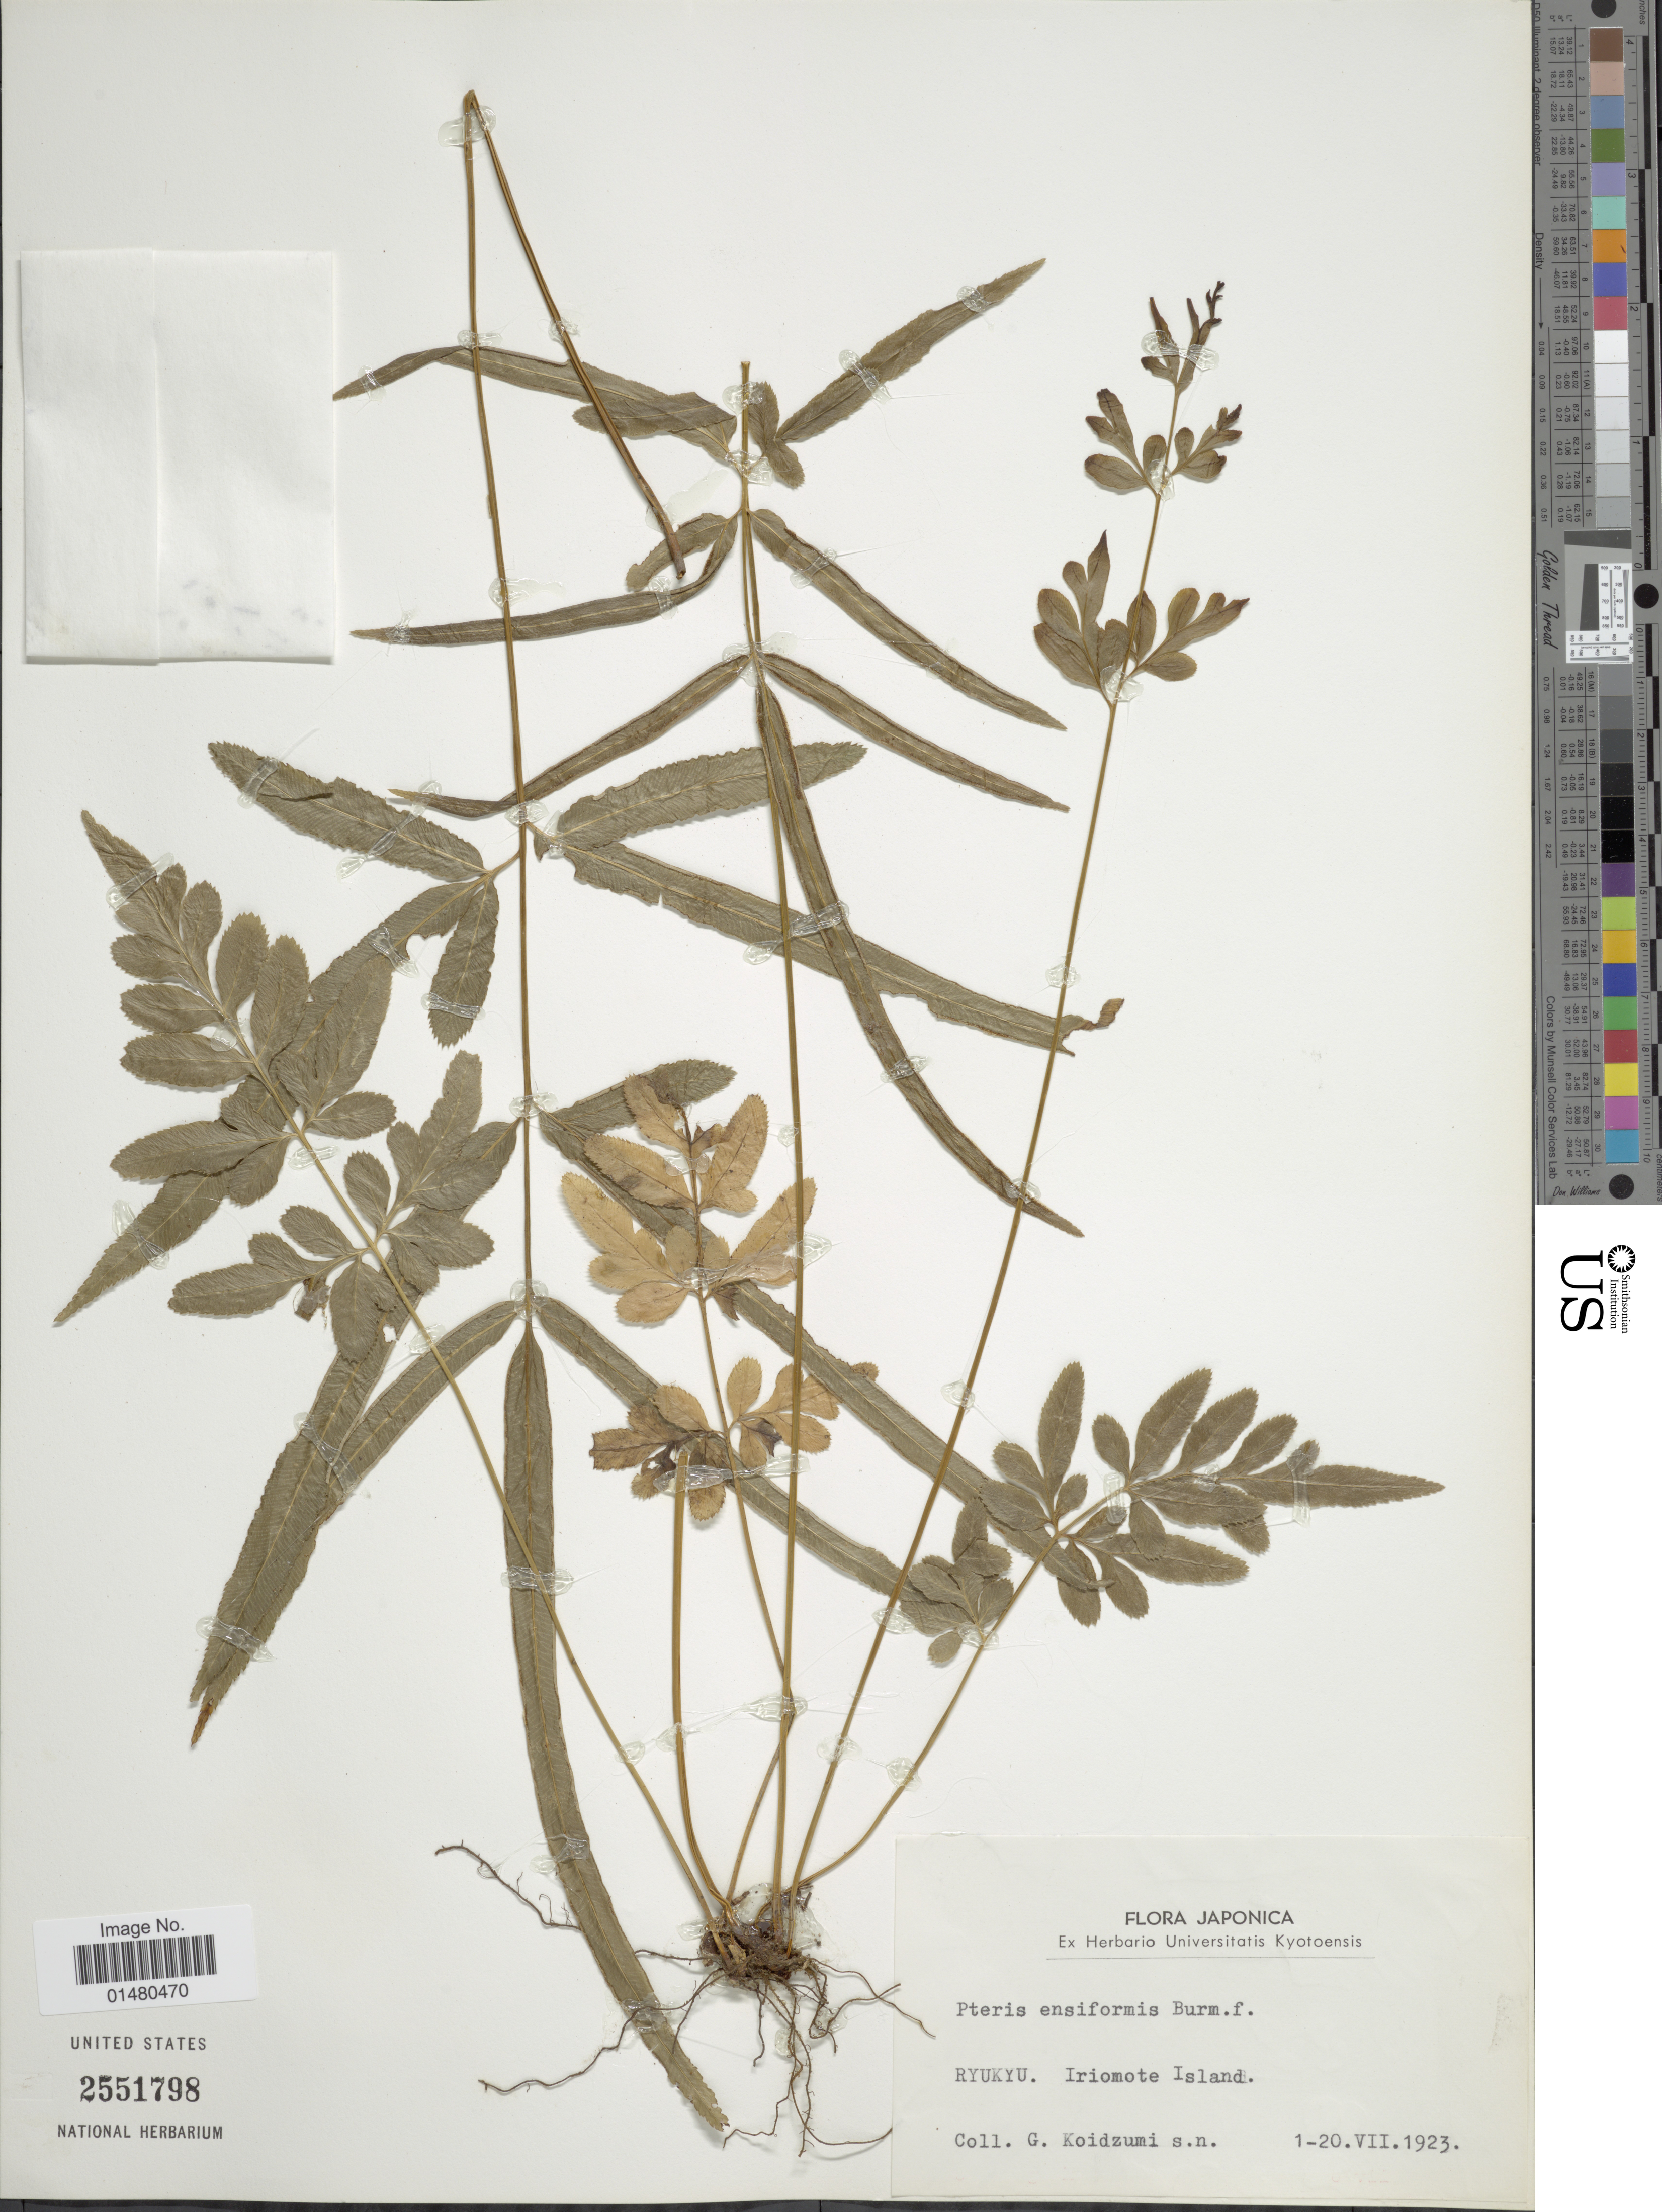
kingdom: Plantae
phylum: Tracheophyta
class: Polypodiopsida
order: Polypodiales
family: Pteridaceae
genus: Pteris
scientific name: Pteris ensiformis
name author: Burm. f.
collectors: G. Koidzumi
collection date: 1923-07-01/1923-07-20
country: Japan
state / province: Okinawa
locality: Ryukyu. Iriomote Island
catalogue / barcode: US 2551798